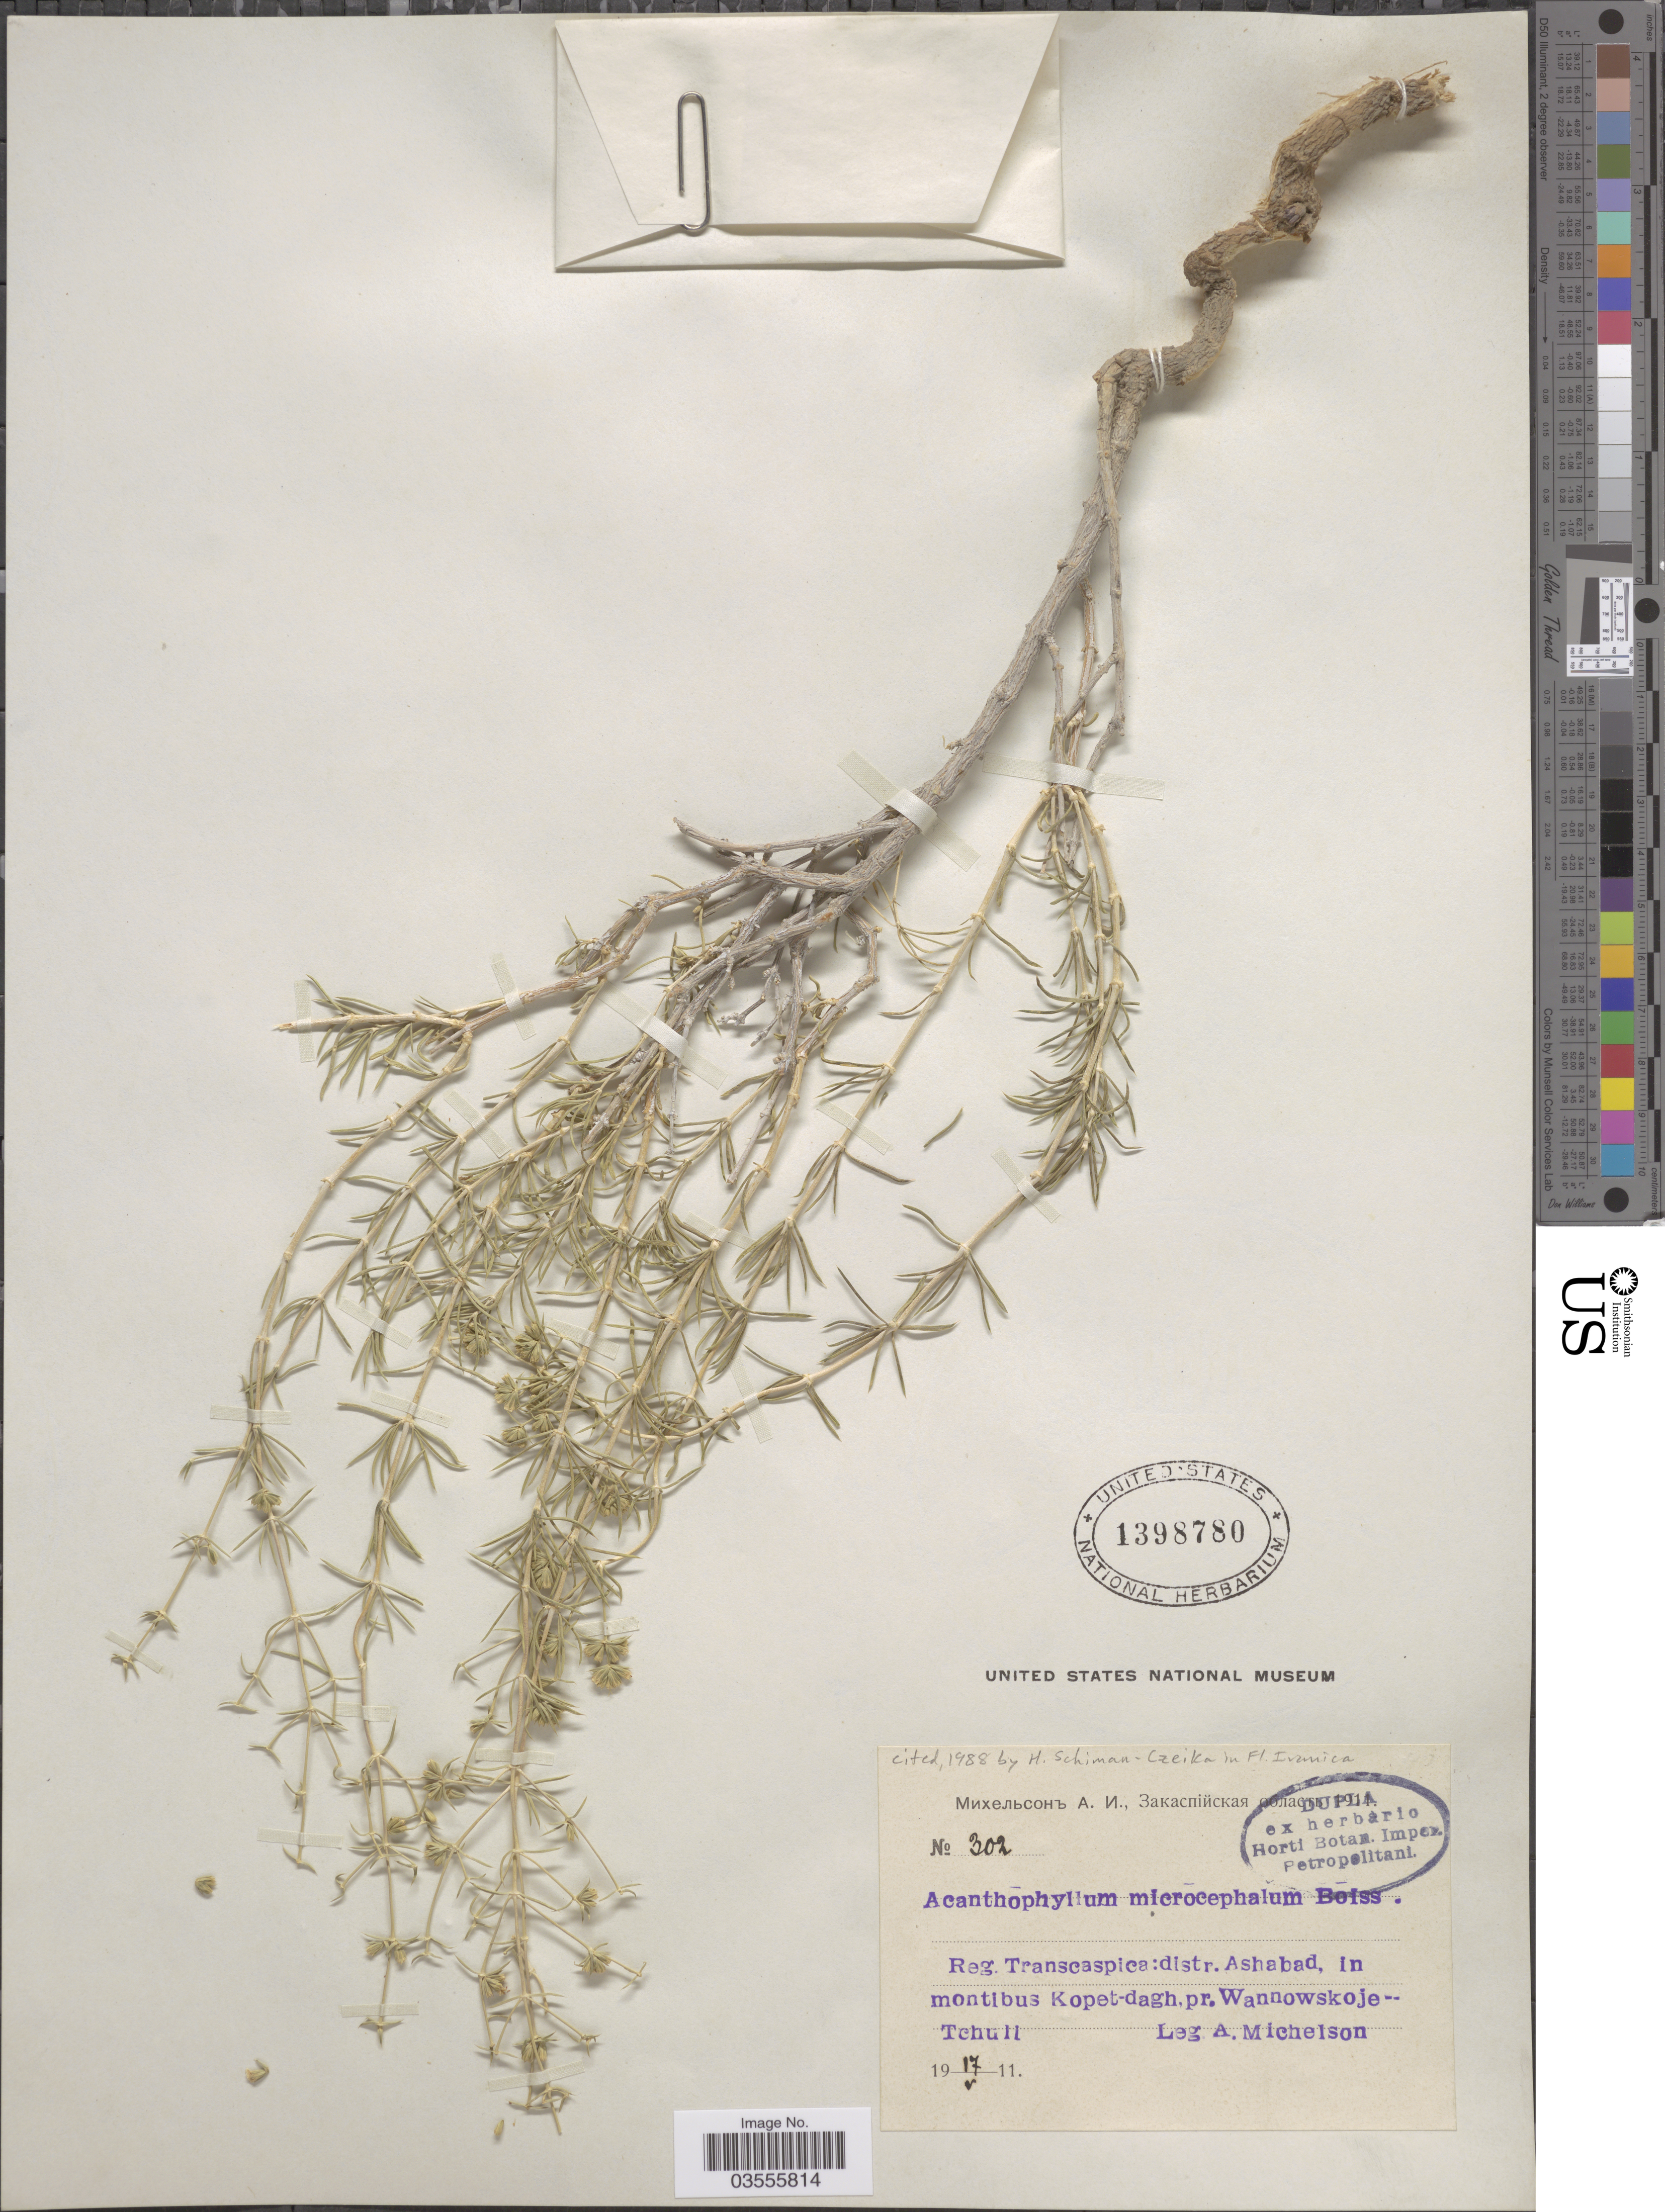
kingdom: Plantae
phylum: Tracheophyta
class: Magnoliopsida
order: Caryophyllales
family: Caryophyllaceae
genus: Acanthophyllum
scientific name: Acanthophyllum microcephalum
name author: Boiss.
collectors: A. Michelson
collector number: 302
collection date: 1911-05-17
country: Turkmenistan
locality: Reg. Transcaspica: distr. Ashabad, in montibus Kopet-dagh, pr. Wannowskoje-Tchull.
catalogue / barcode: US 1398780